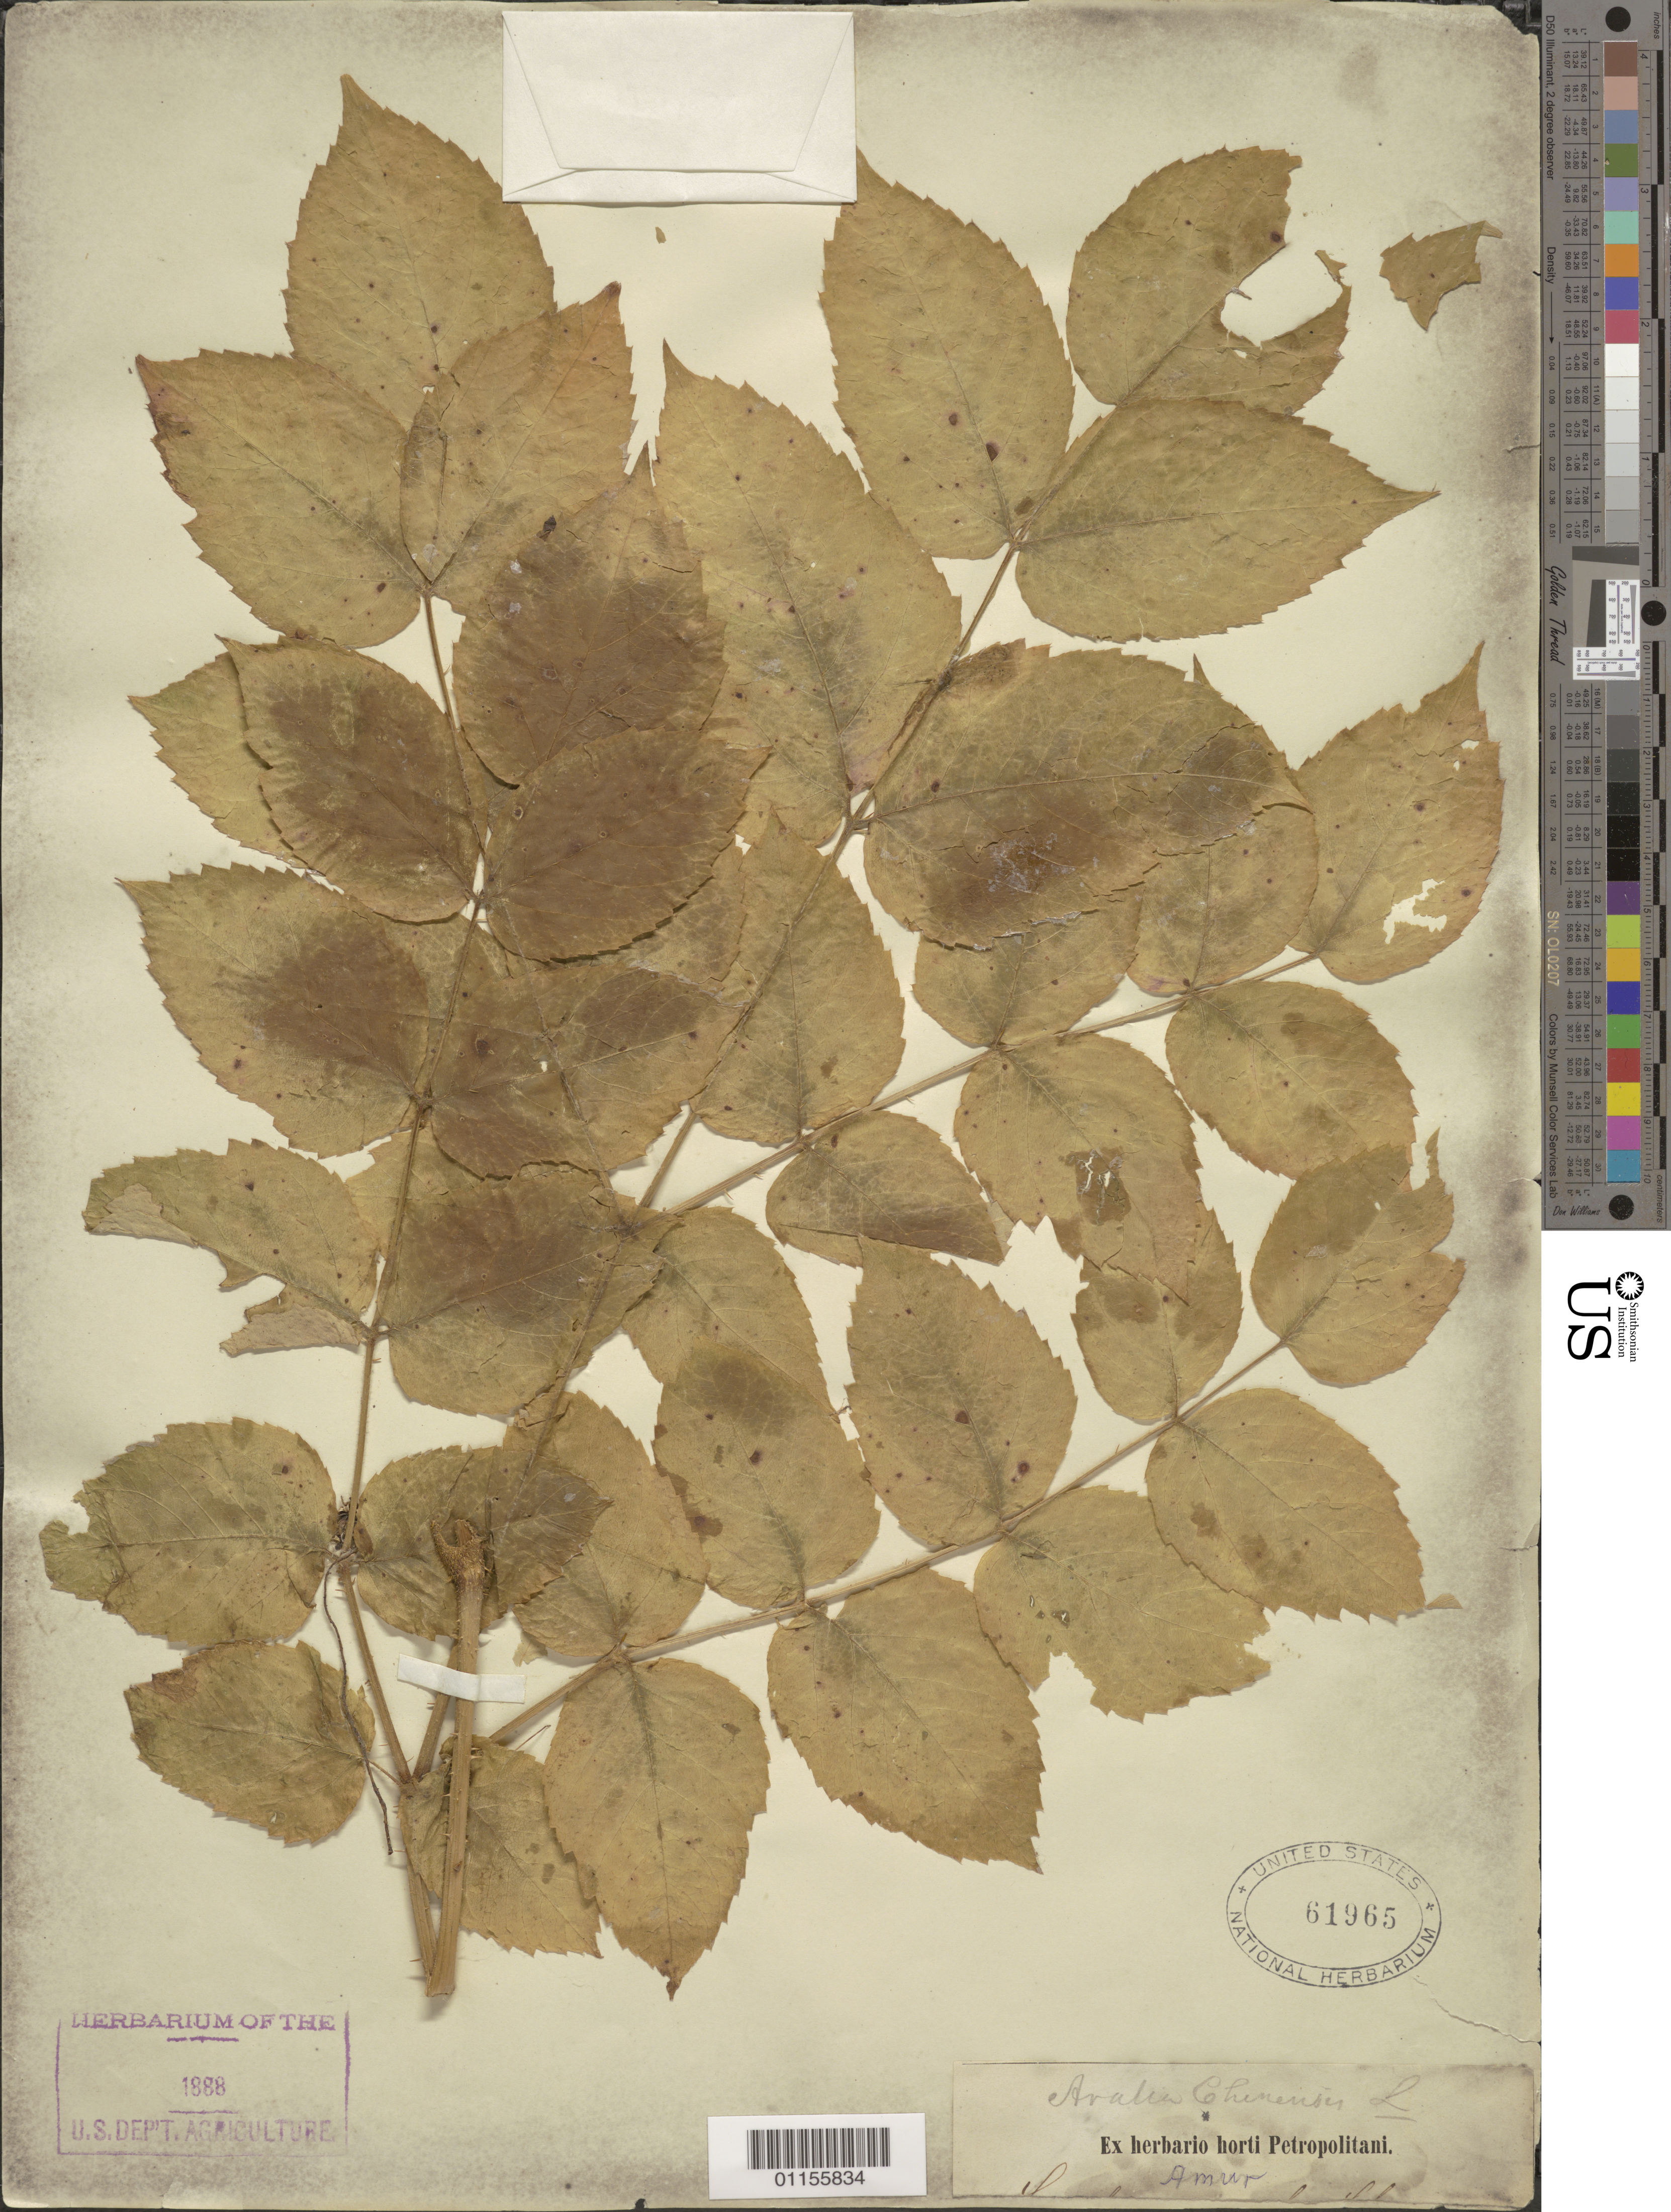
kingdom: Plantae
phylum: Tracheophyta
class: Magnoliopsida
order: Apiales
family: Araliaceae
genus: Aralia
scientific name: Aralia chinensis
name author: L.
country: Russian Federation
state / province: Amur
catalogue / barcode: US 61965